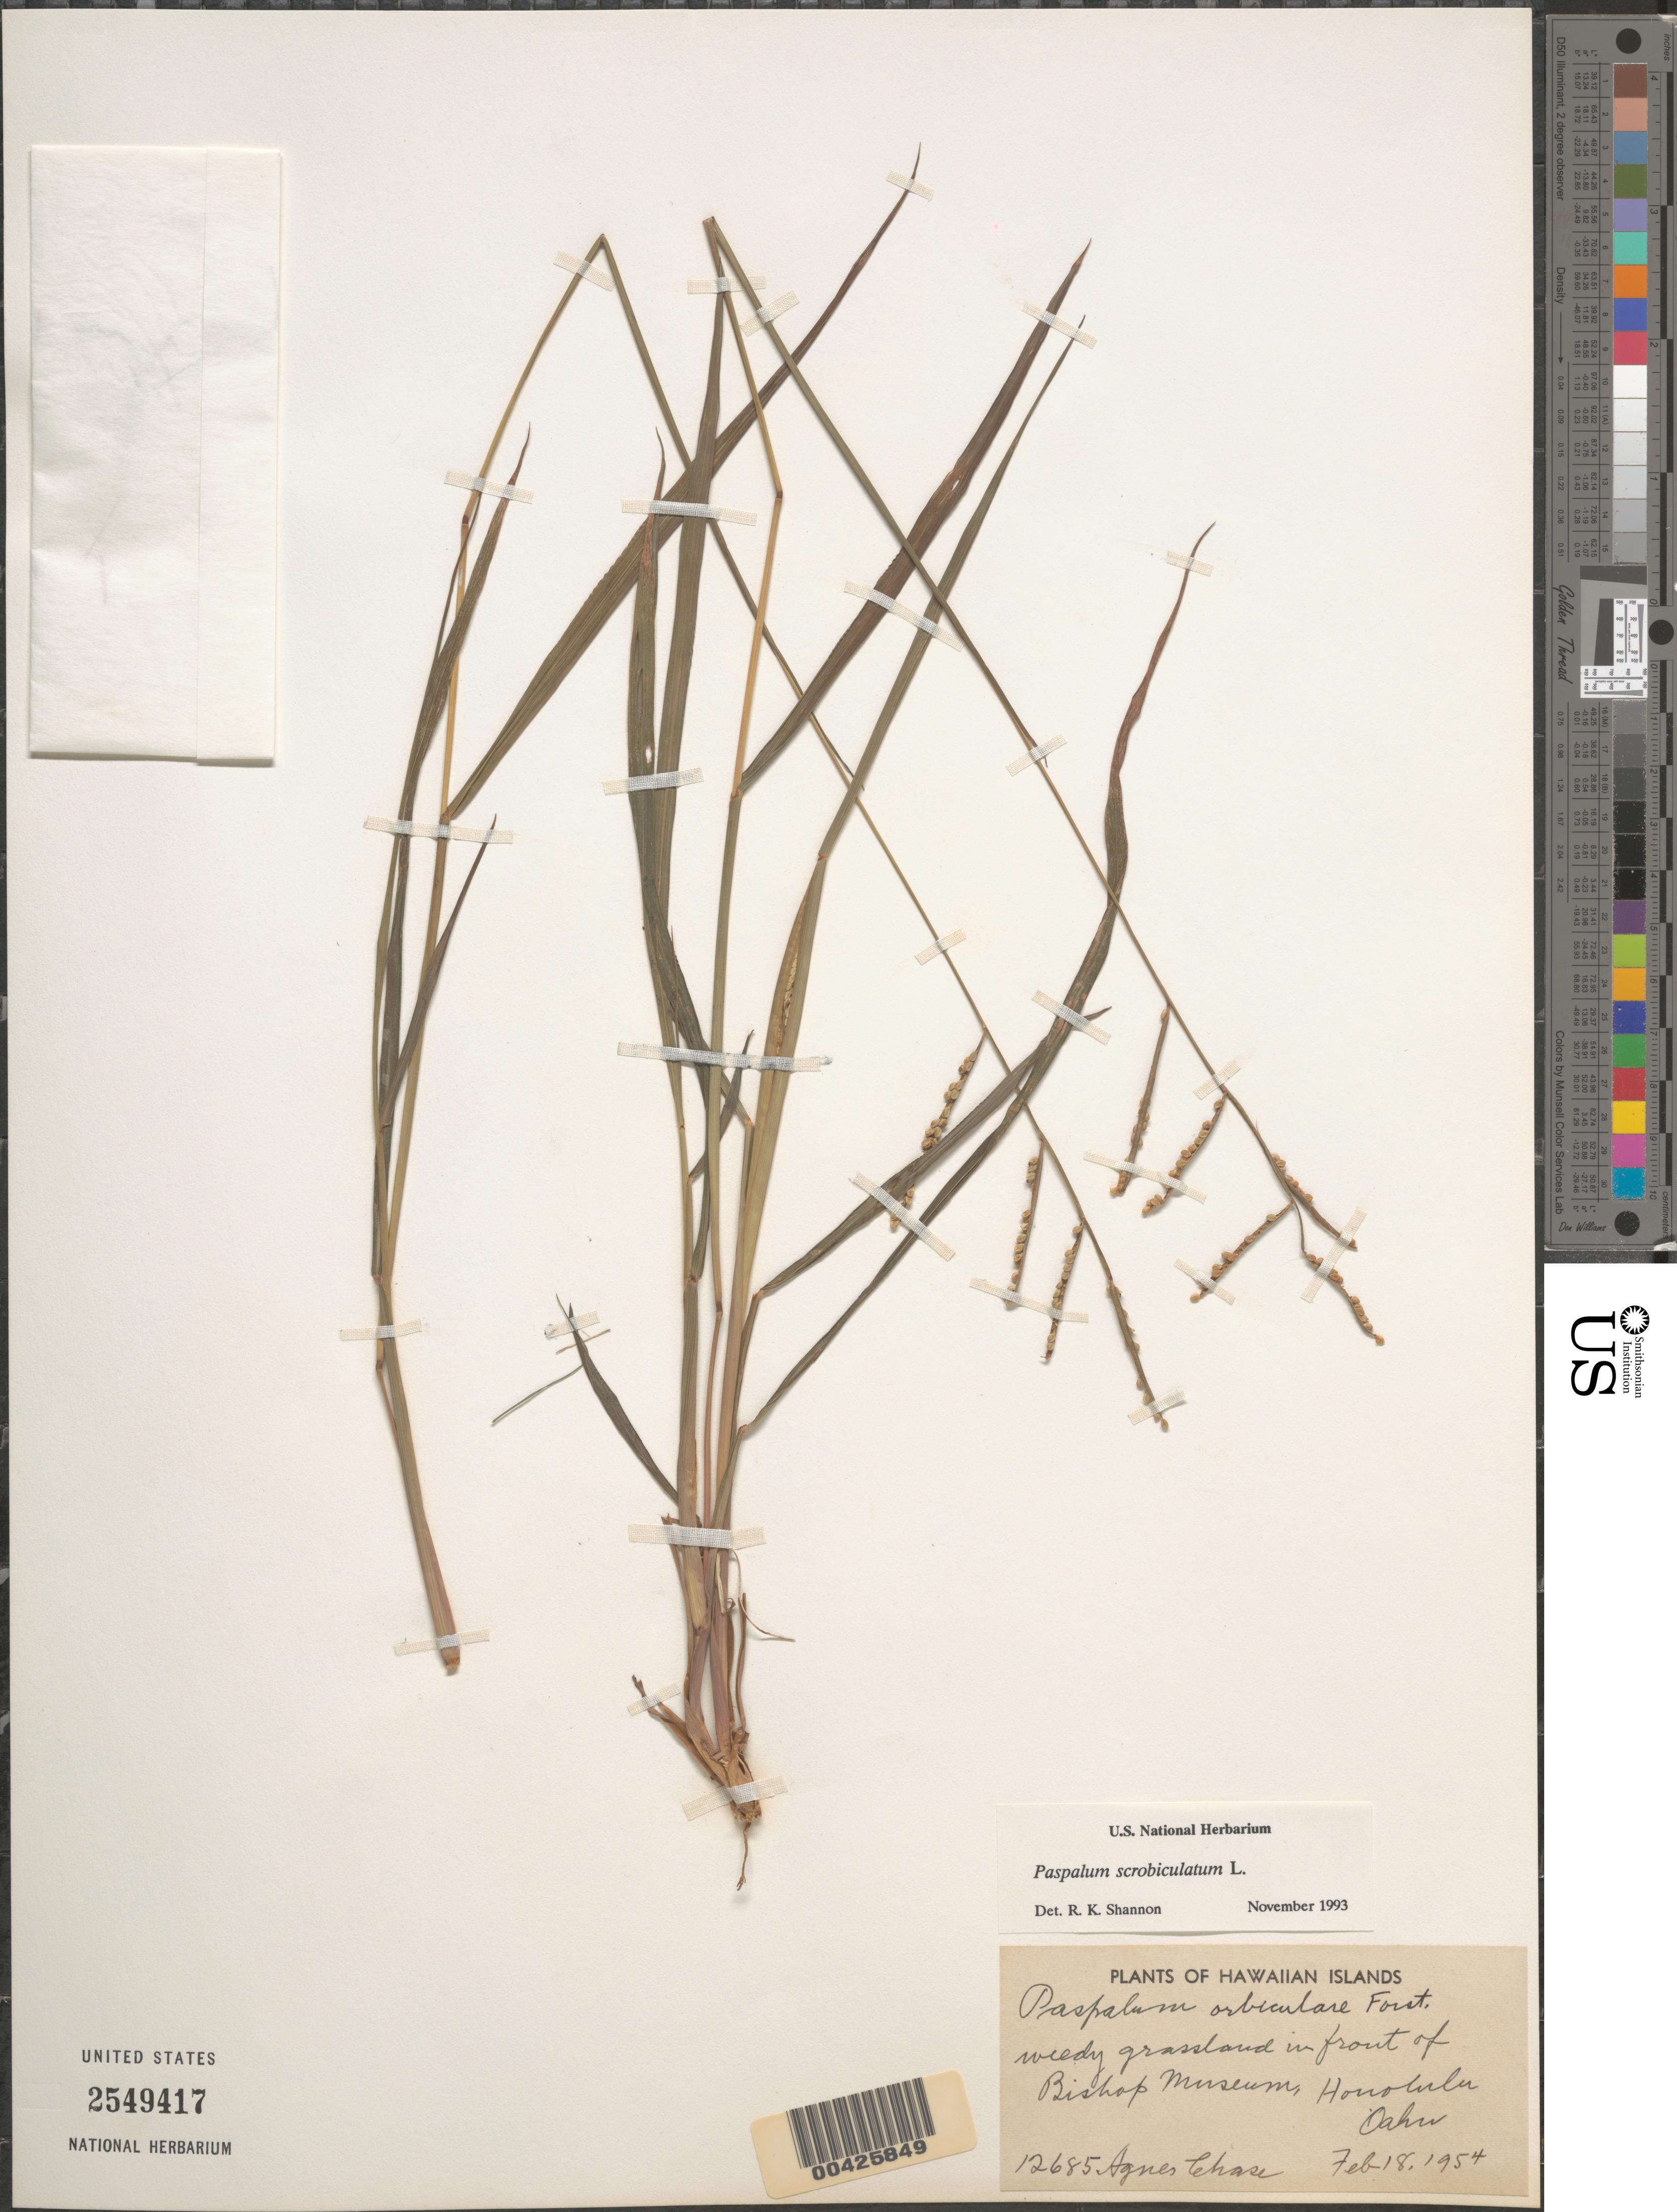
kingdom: Plantae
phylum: Tracheophyta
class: Liliopsida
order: Poales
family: Poaceae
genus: Paspalum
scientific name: Paspalum scrobiculatum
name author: L.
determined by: Shannon, R. K., (UNITED STATES)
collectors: A. Chase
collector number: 12685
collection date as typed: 18 Feb 1954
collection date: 1954-02-18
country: United States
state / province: Hawaii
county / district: Honolulu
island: Oahu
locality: In front of Bishop Museum, Honolulu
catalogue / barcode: US 2549417